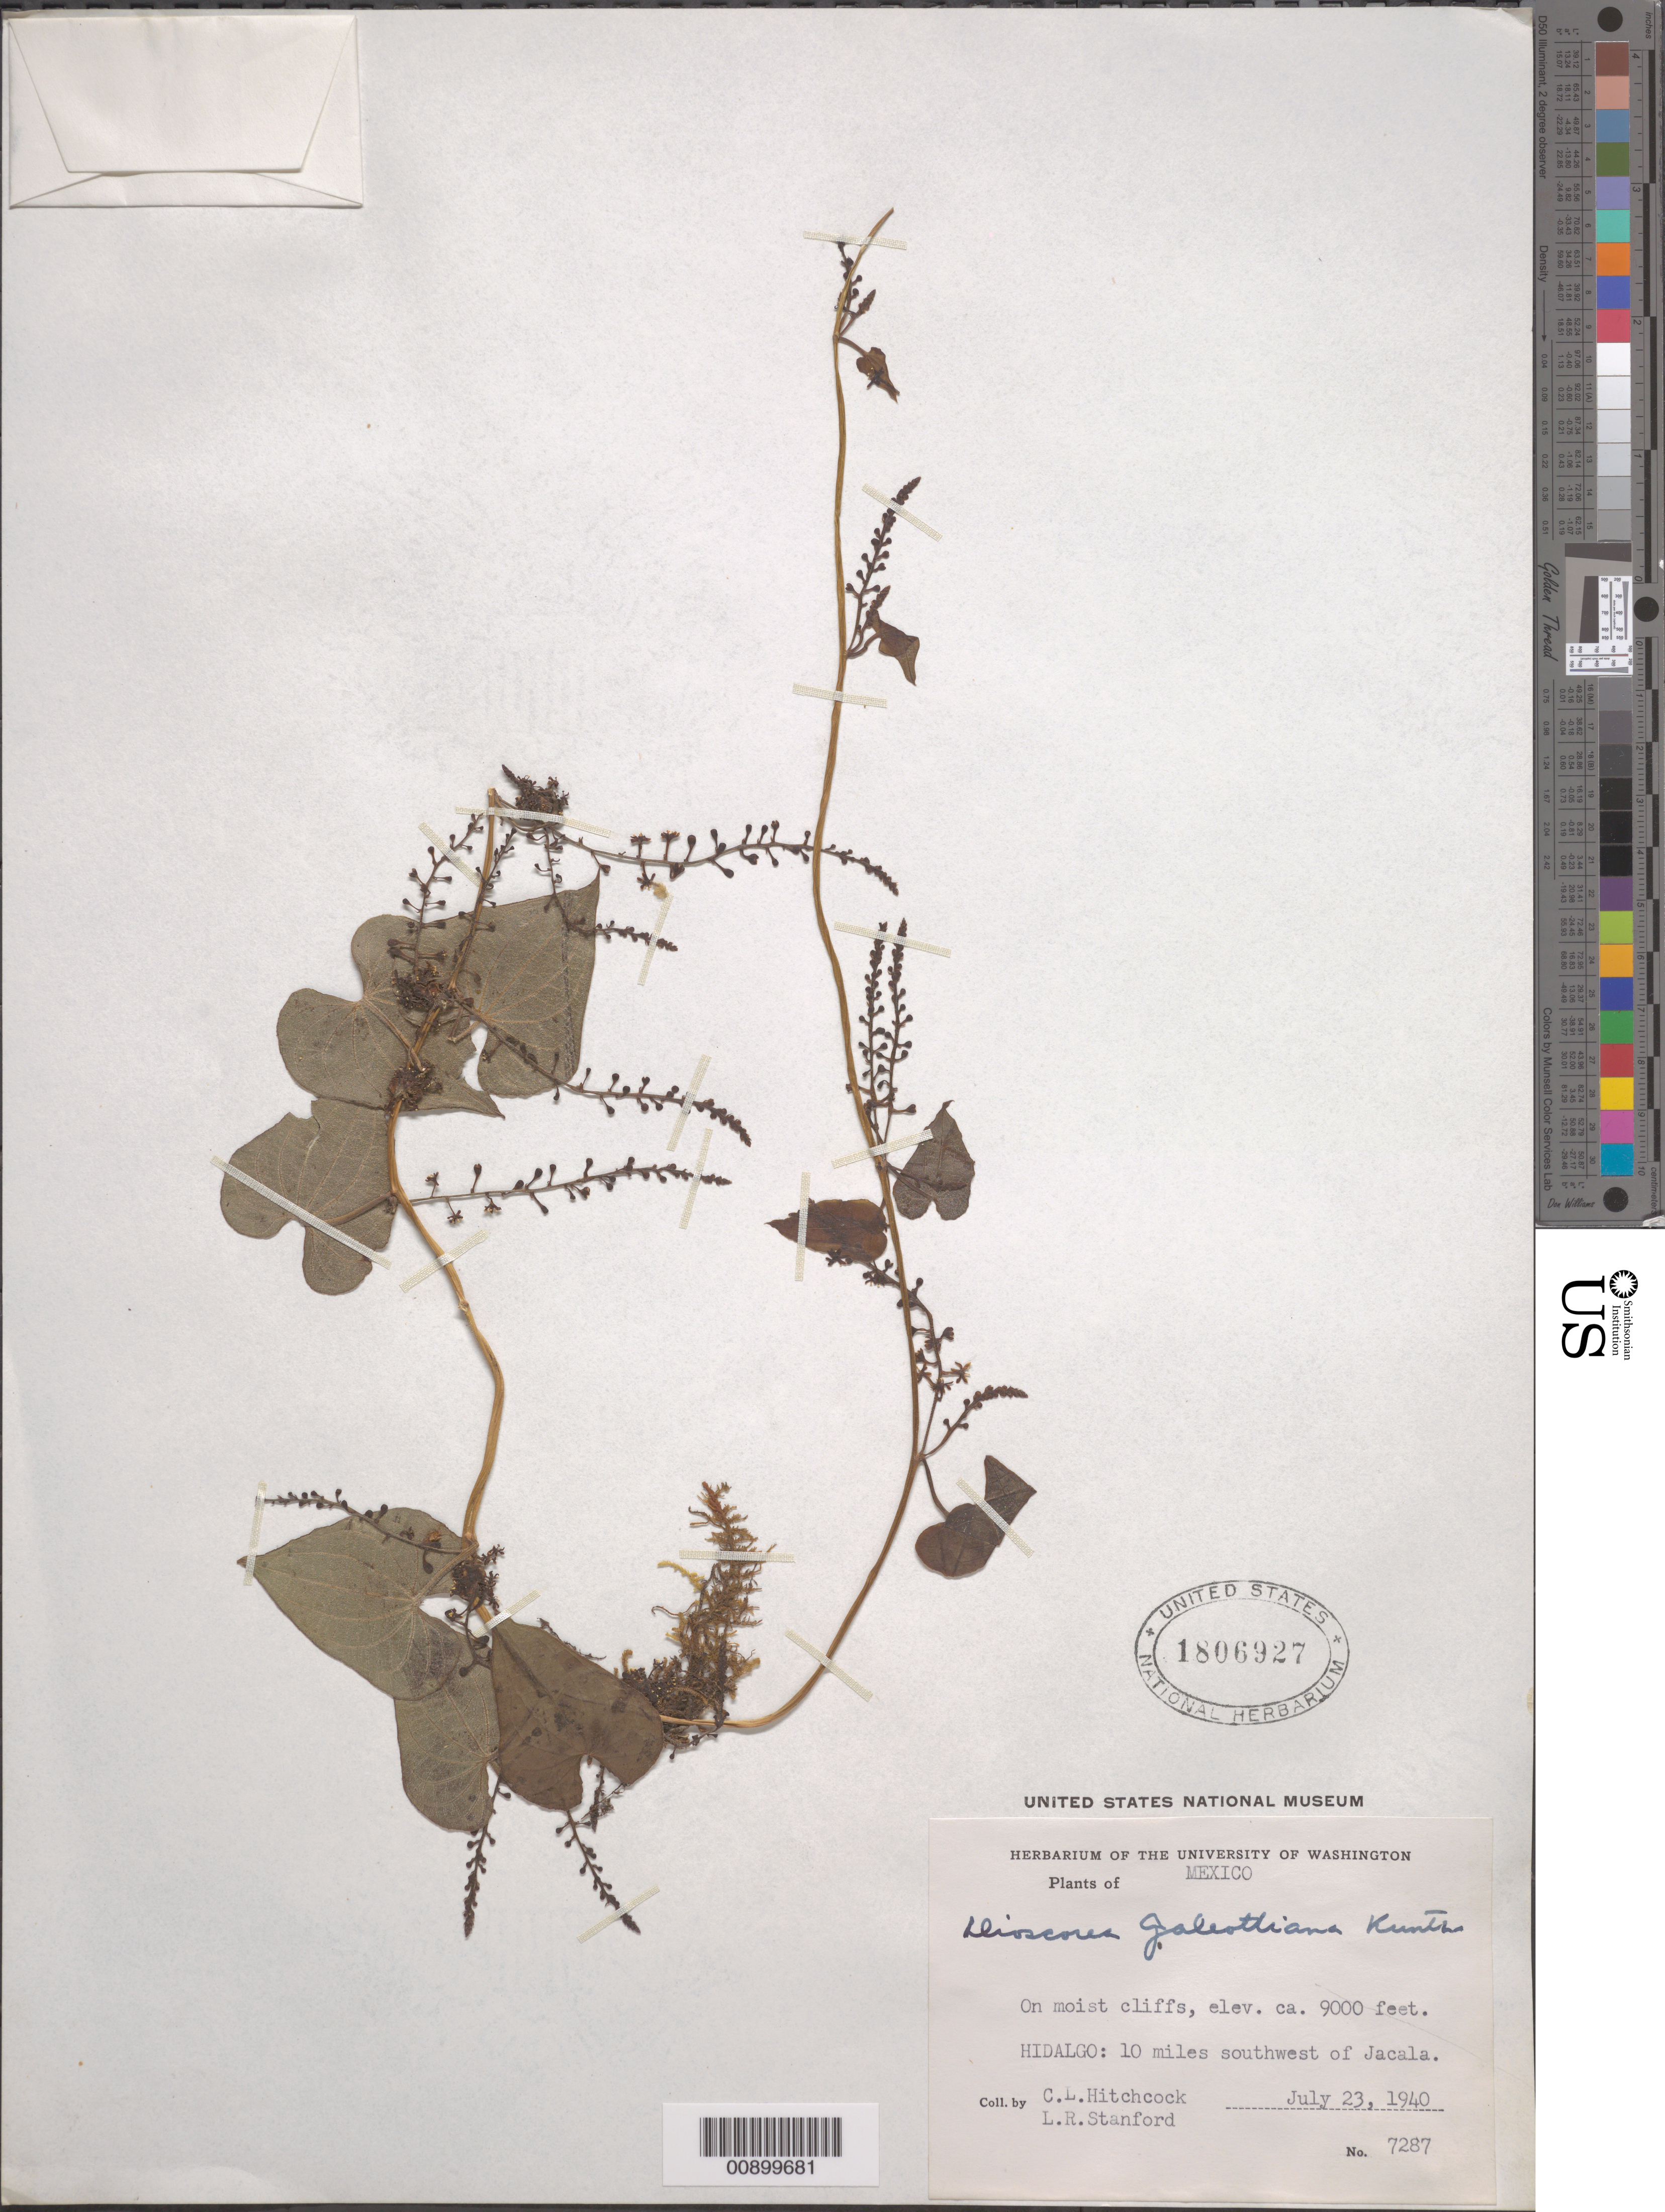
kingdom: Plantae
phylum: Tracheophyta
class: Liliopsida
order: Dioscoreales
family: Dioscoreaceae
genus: Dioscorea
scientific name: Dioscorea galeottiana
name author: Kunth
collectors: C. L. Hitchcock & L. R. Stanford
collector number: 7287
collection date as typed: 23 Jul 1940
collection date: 1940-07-23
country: Mexico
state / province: Hidalgo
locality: Hidalgo: 10 miles southwest of Jacala.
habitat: On moist cliffs.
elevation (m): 2743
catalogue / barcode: US 1806927